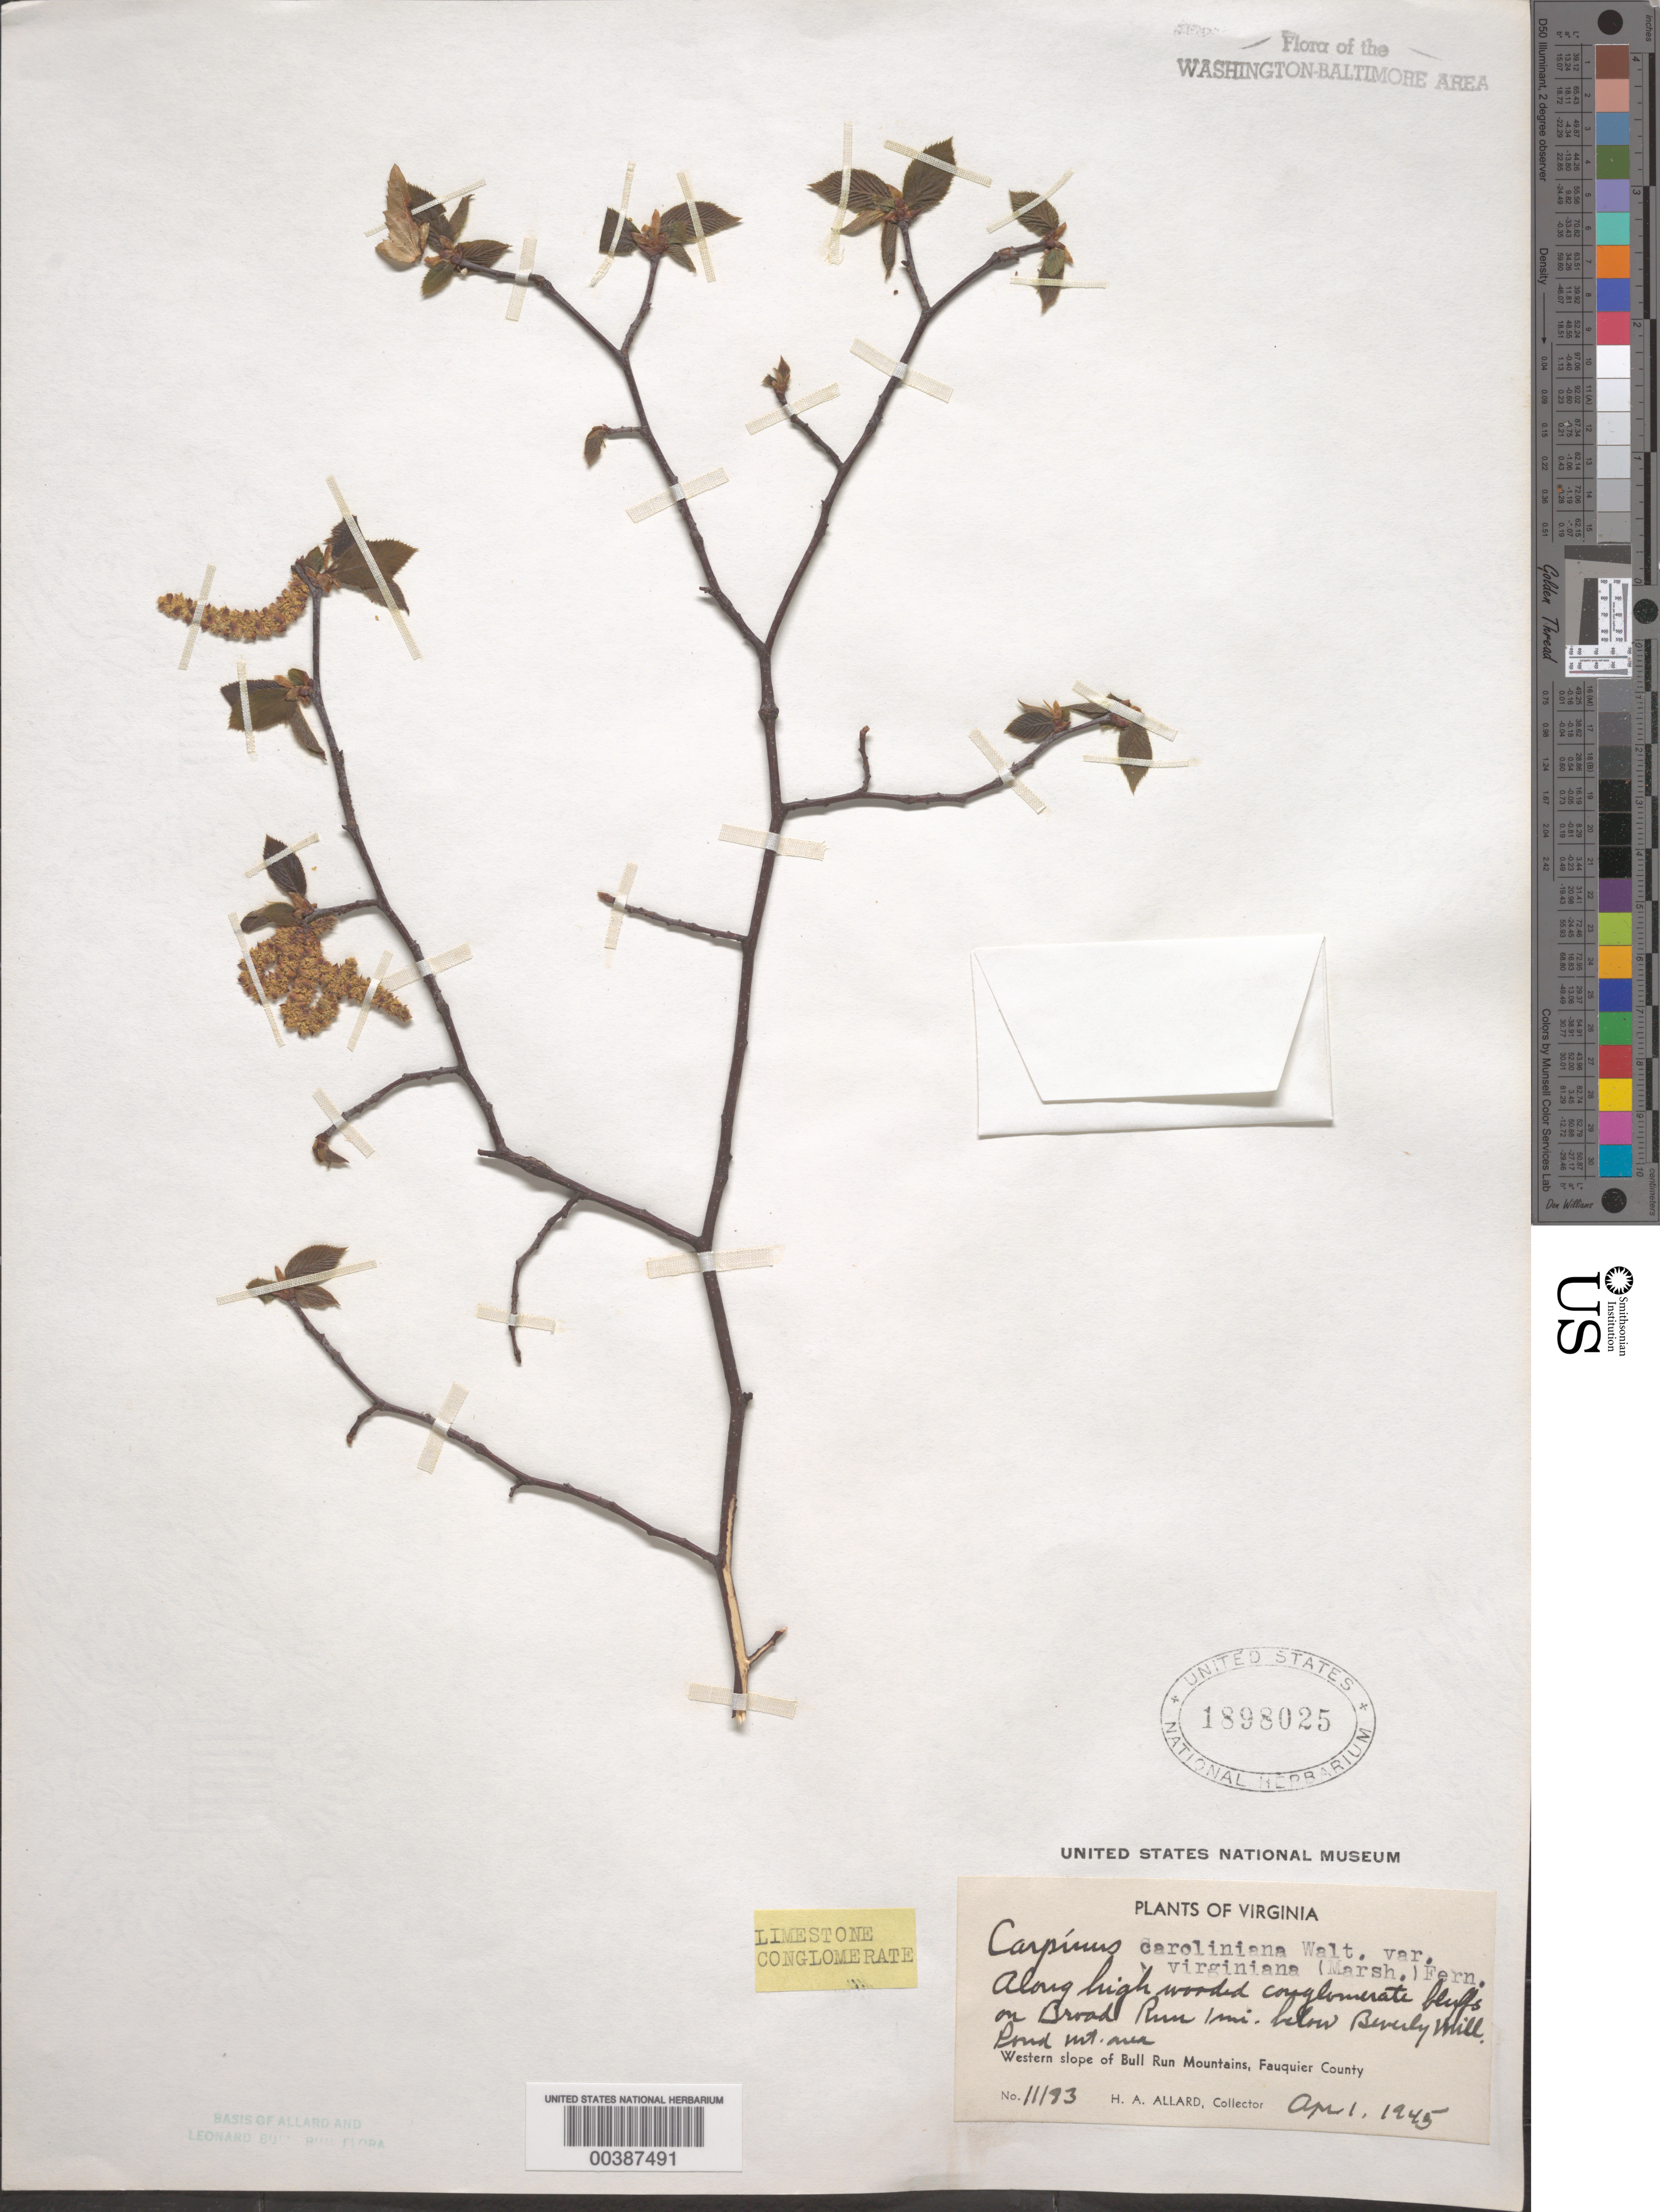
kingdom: Plantae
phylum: Tracheophyta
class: Magnoliopsida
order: Fagales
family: Betulaceae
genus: Carpinus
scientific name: Carpinus caroliniana var. virginiana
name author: (Marshall) Fernald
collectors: H. A. Allard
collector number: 11183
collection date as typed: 01 Apr 1945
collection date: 1945-04-01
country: United States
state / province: Virginia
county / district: Fauquier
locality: Broad Run, below Beverley Mill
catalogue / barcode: US 1898025